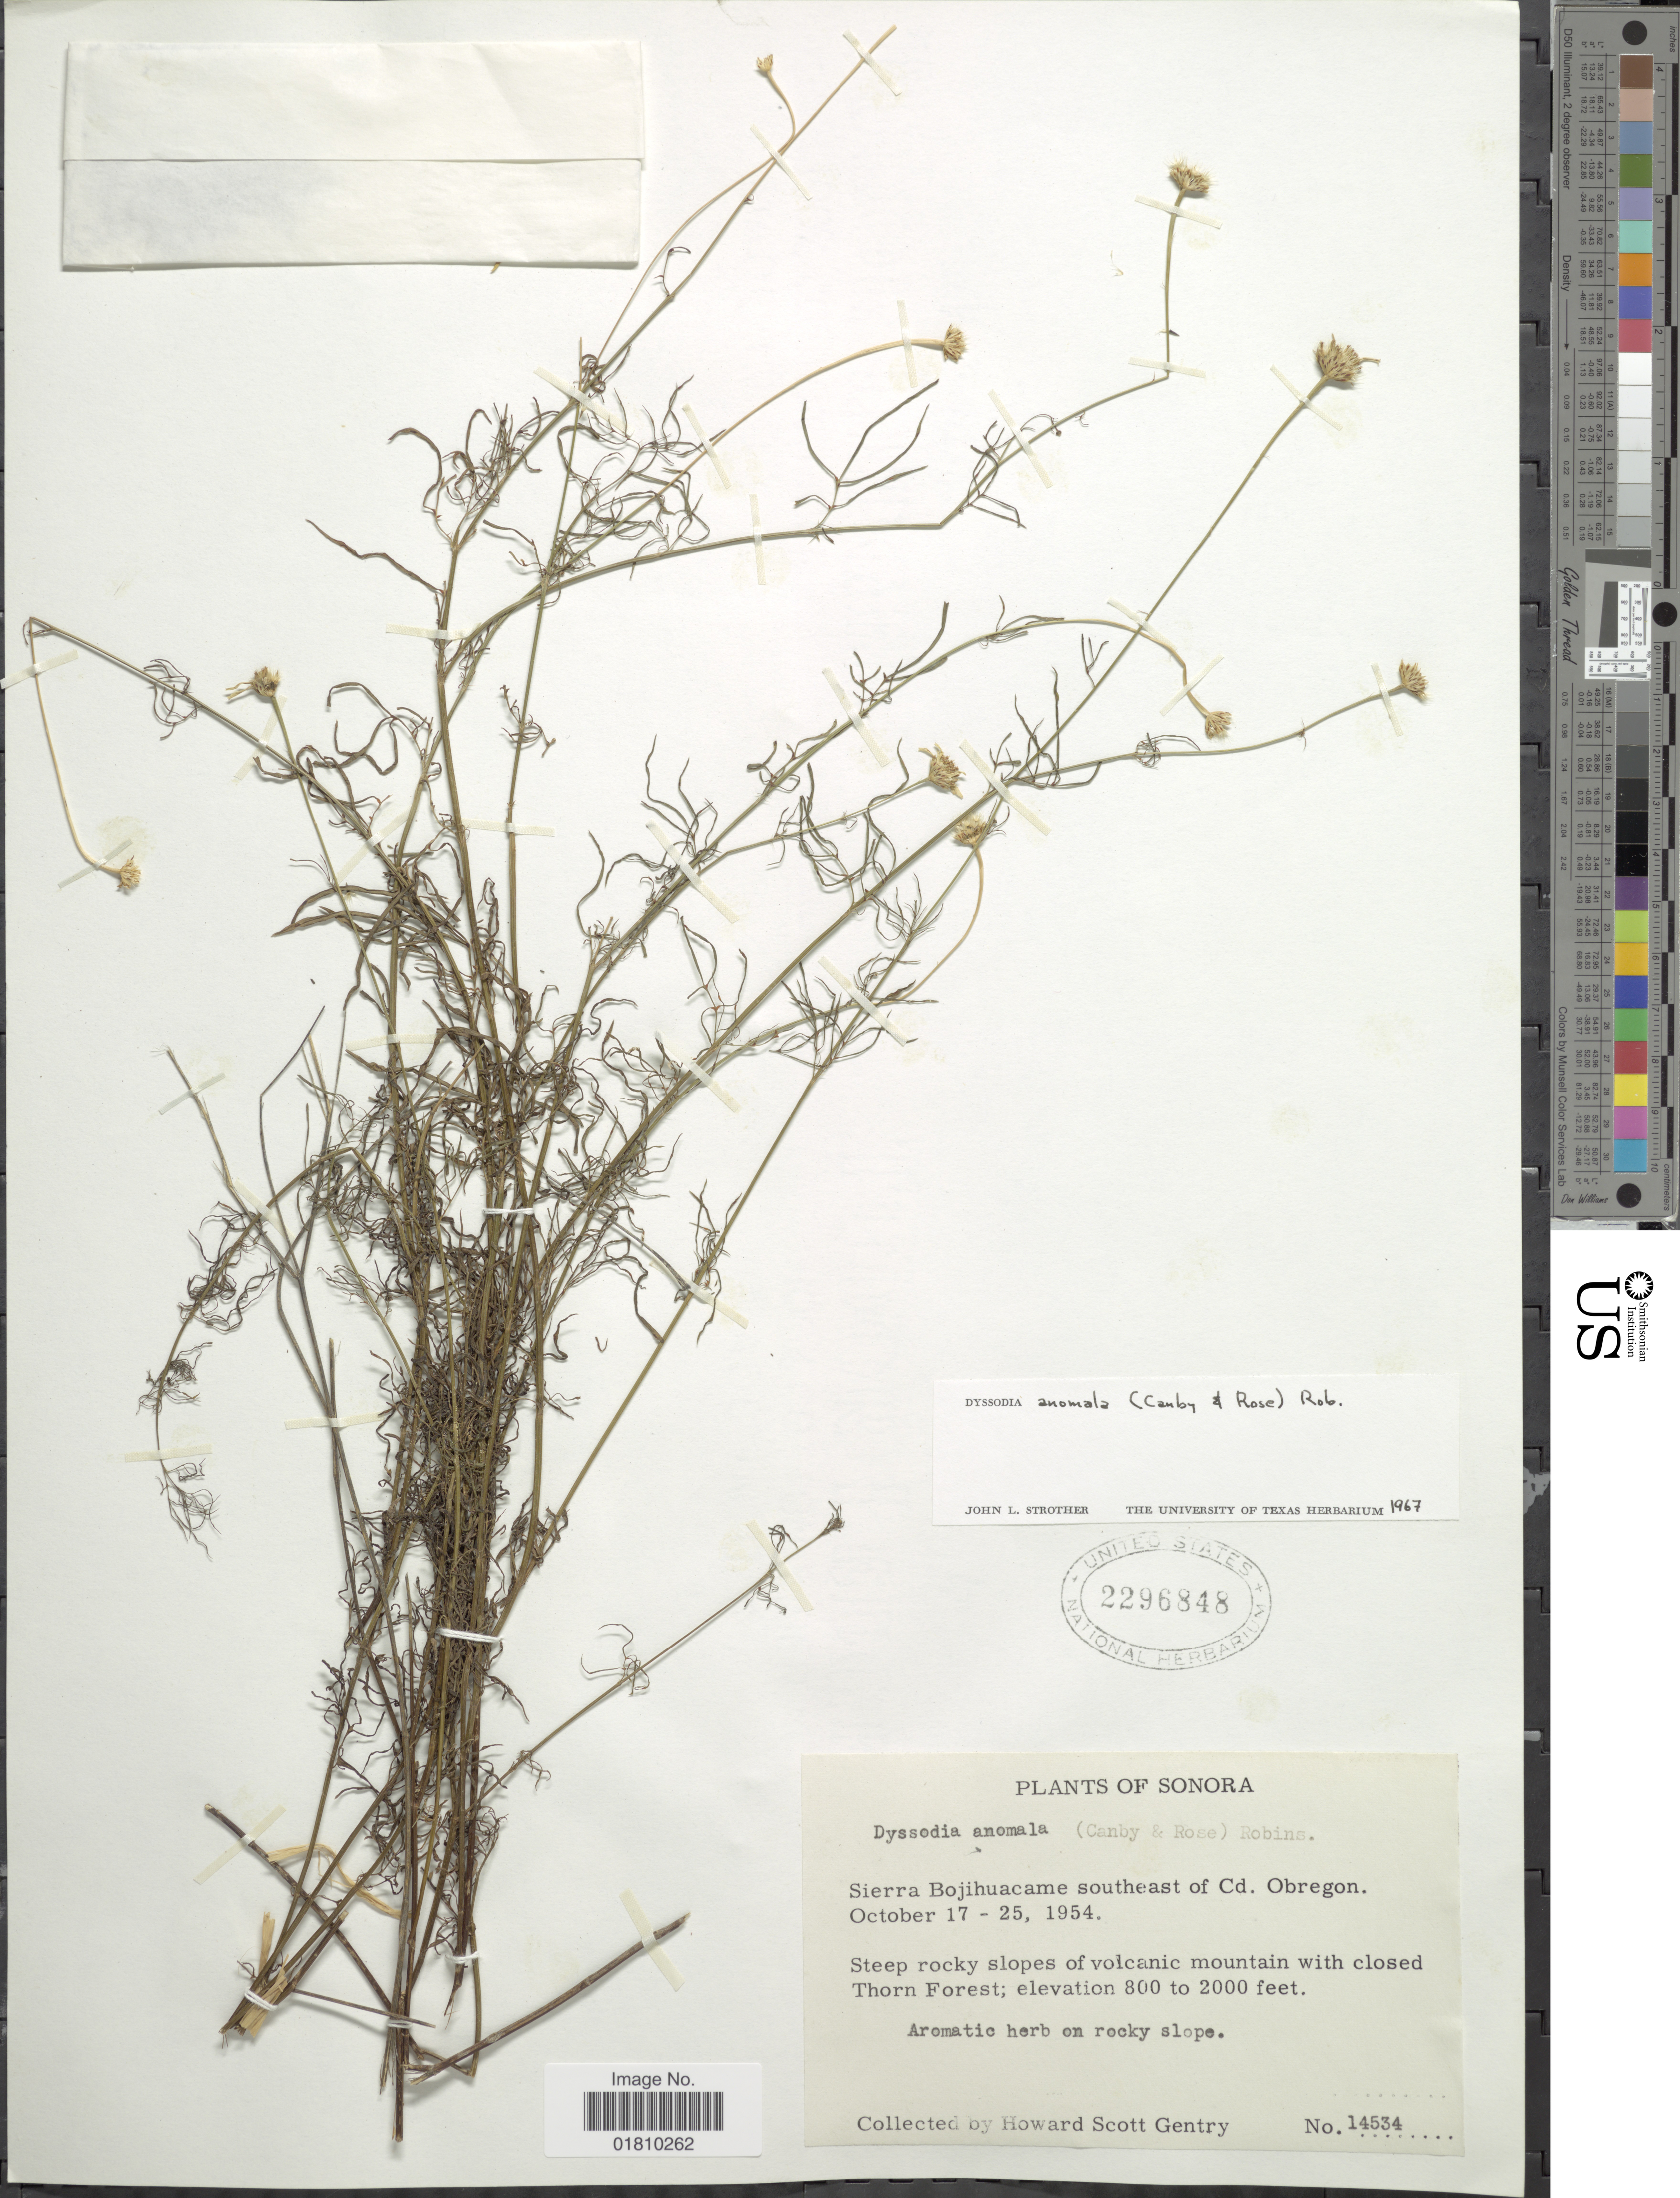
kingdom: Plantae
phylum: Tracheophyta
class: Magnoliopsida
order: Asterales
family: Asteraceae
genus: Adenophyllum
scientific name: Adenophyllum anomalum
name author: (Canby) Strother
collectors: H. S. Gentry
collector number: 14534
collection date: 1954-10-17/1954-10-25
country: Mexico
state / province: Sonora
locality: Sierra Bojihuacame southeast of Cd. Obregon, steep rocky slopes of volcanic mountain with closed Thorn Forest, on rocky slope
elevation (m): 244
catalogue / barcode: US 2296848